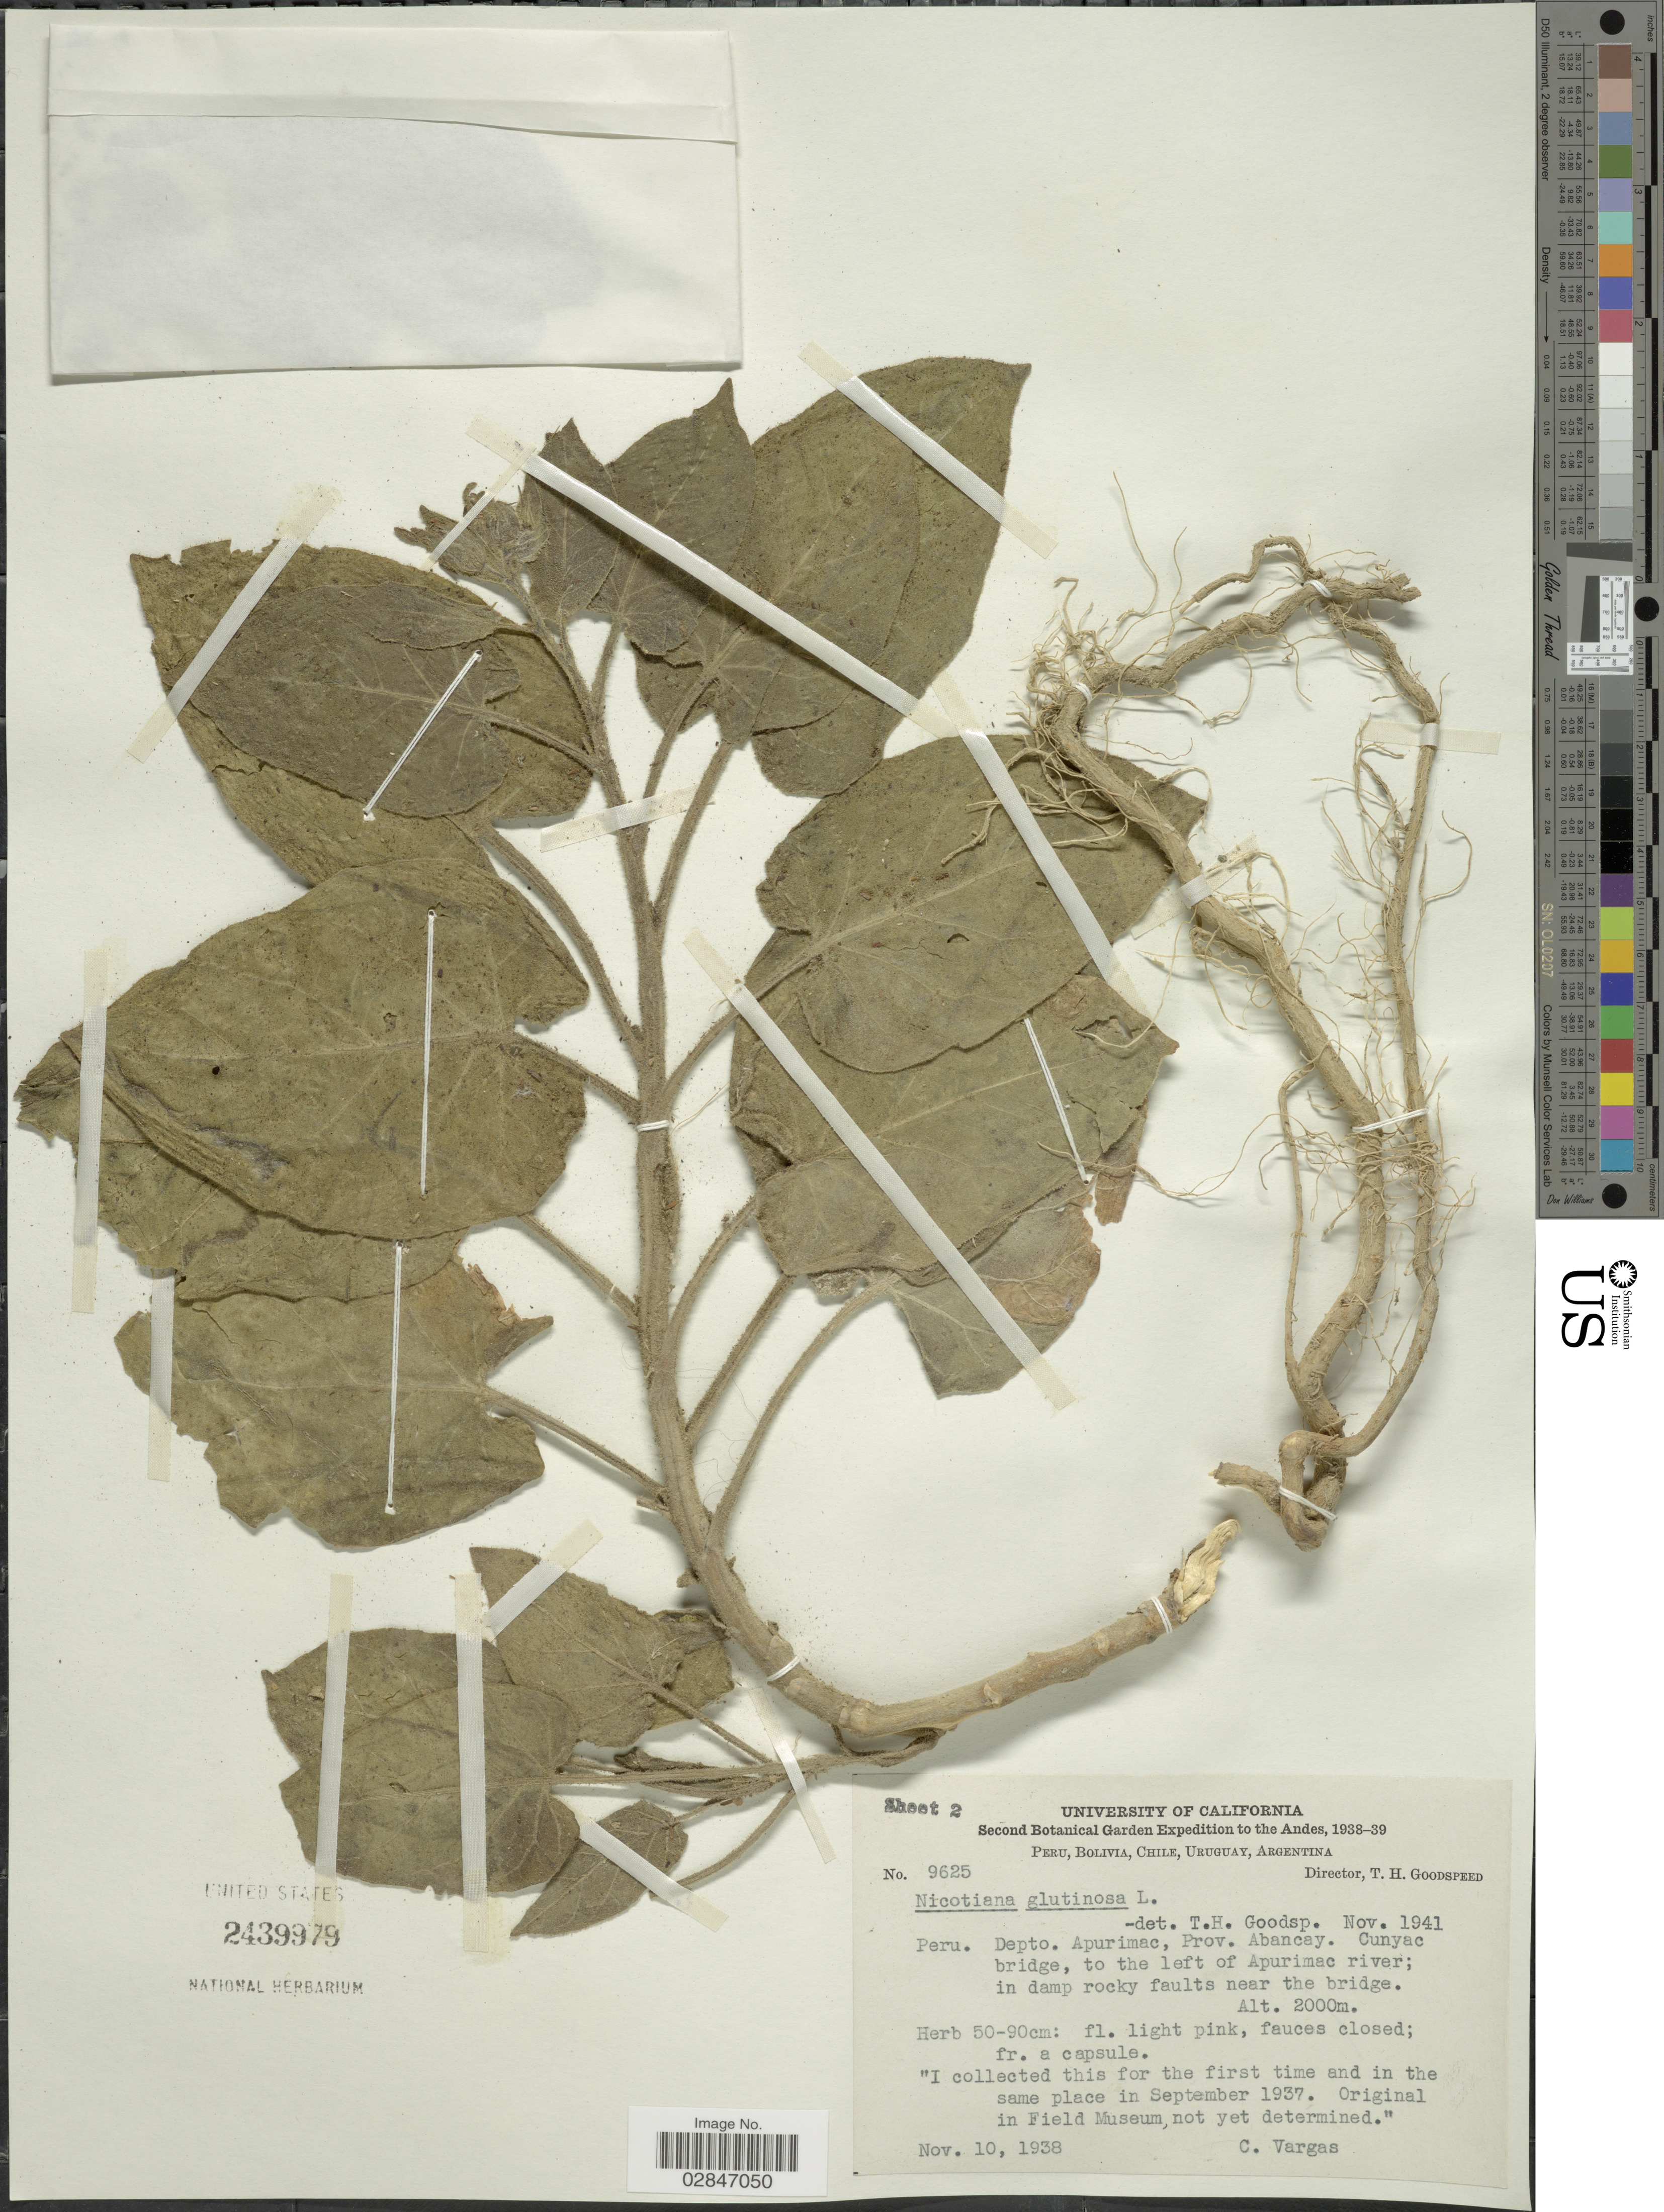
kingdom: Plantae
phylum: Tracheophyta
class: Magnoliopsida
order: Solanales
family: Solanaceae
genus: Nicotiana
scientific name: Nicotiana glutinosa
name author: L.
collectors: C. Vargas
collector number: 9625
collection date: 1938-11-10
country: Peru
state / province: Apurímac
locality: Depto. Apurimac, Prov. Abancay, Cunyac bridge, to the left of Apurimac river; in damp rocky faults near the bridge, The Andes.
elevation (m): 2000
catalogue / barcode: US 2439979